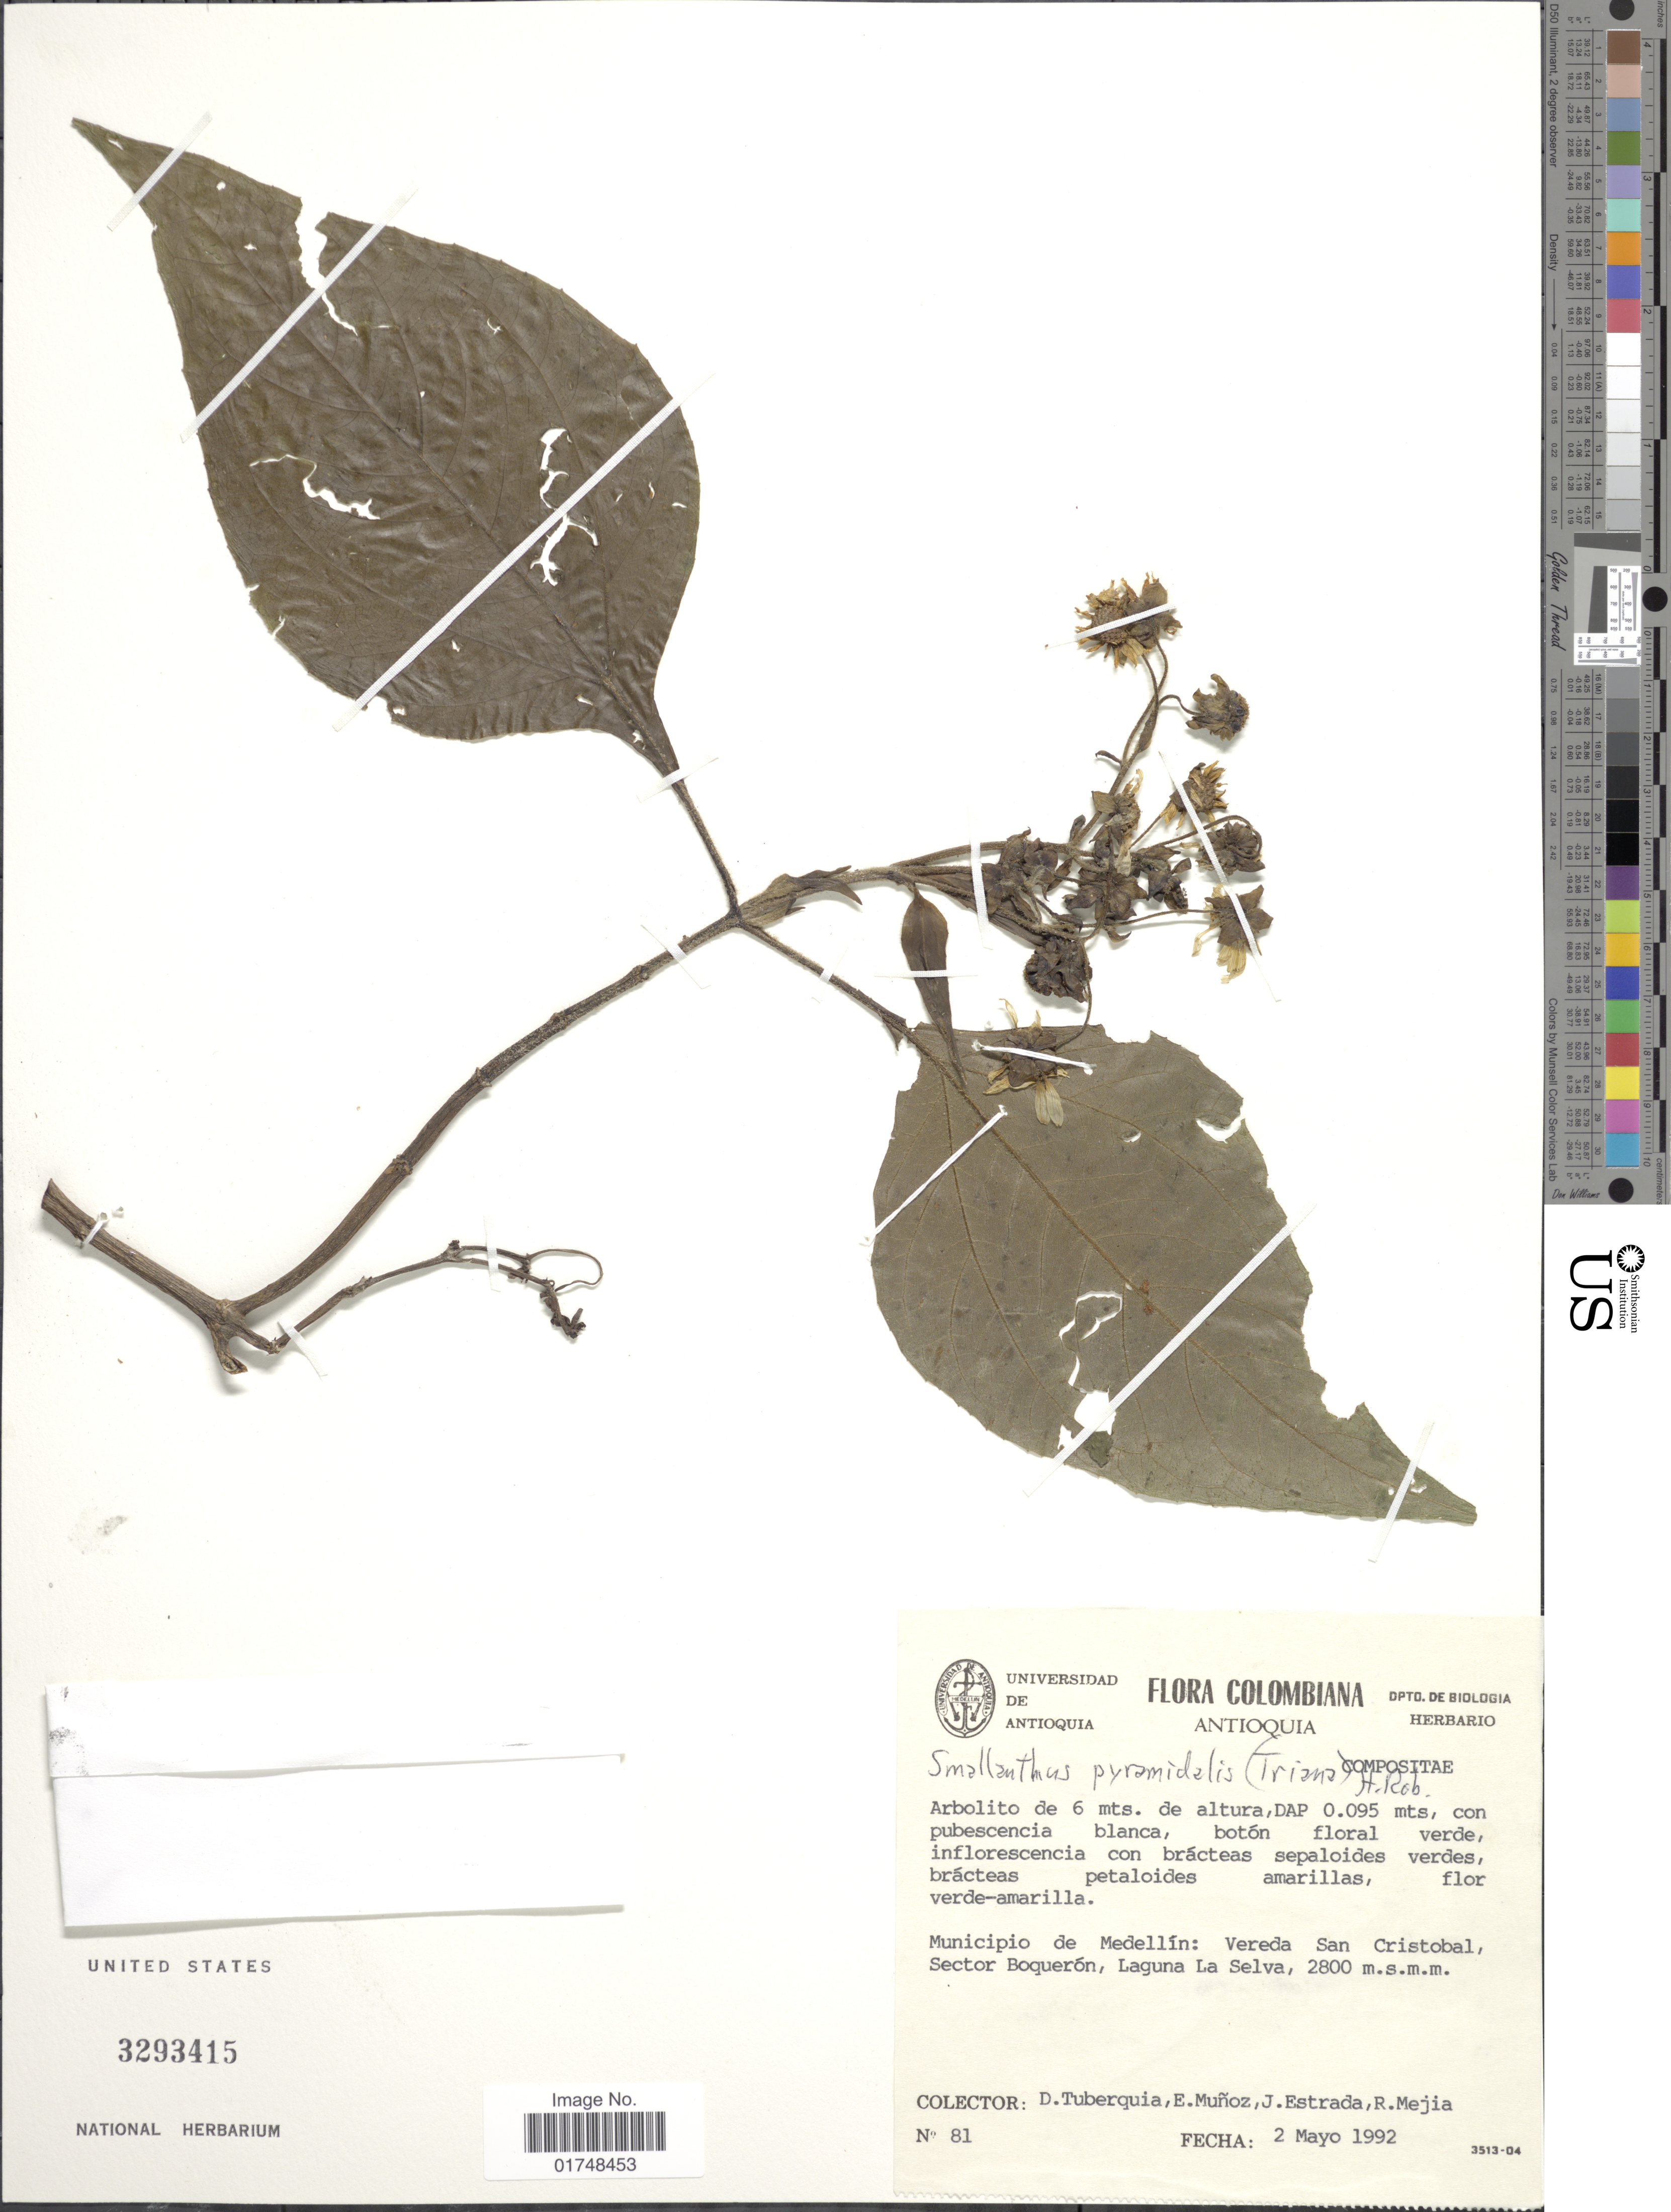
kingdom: Plantae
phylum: Tracheophyta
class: Magnoliopsida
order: Asterales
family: Asteraceae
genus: Smallanthus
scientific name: Smallanthus pyramidalis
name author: (Triana) H. Rob.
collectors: D. Tuberquia, E. Munoz, J. Estrada & R. Mejia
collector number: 81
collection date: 1992-05-02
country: Colombia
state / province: Antioquia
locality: Municipio de Medellin, Vereda San Cristobal, Sector Boqueron, Laguna La Selva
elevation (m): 2800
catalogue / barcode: US 3293415